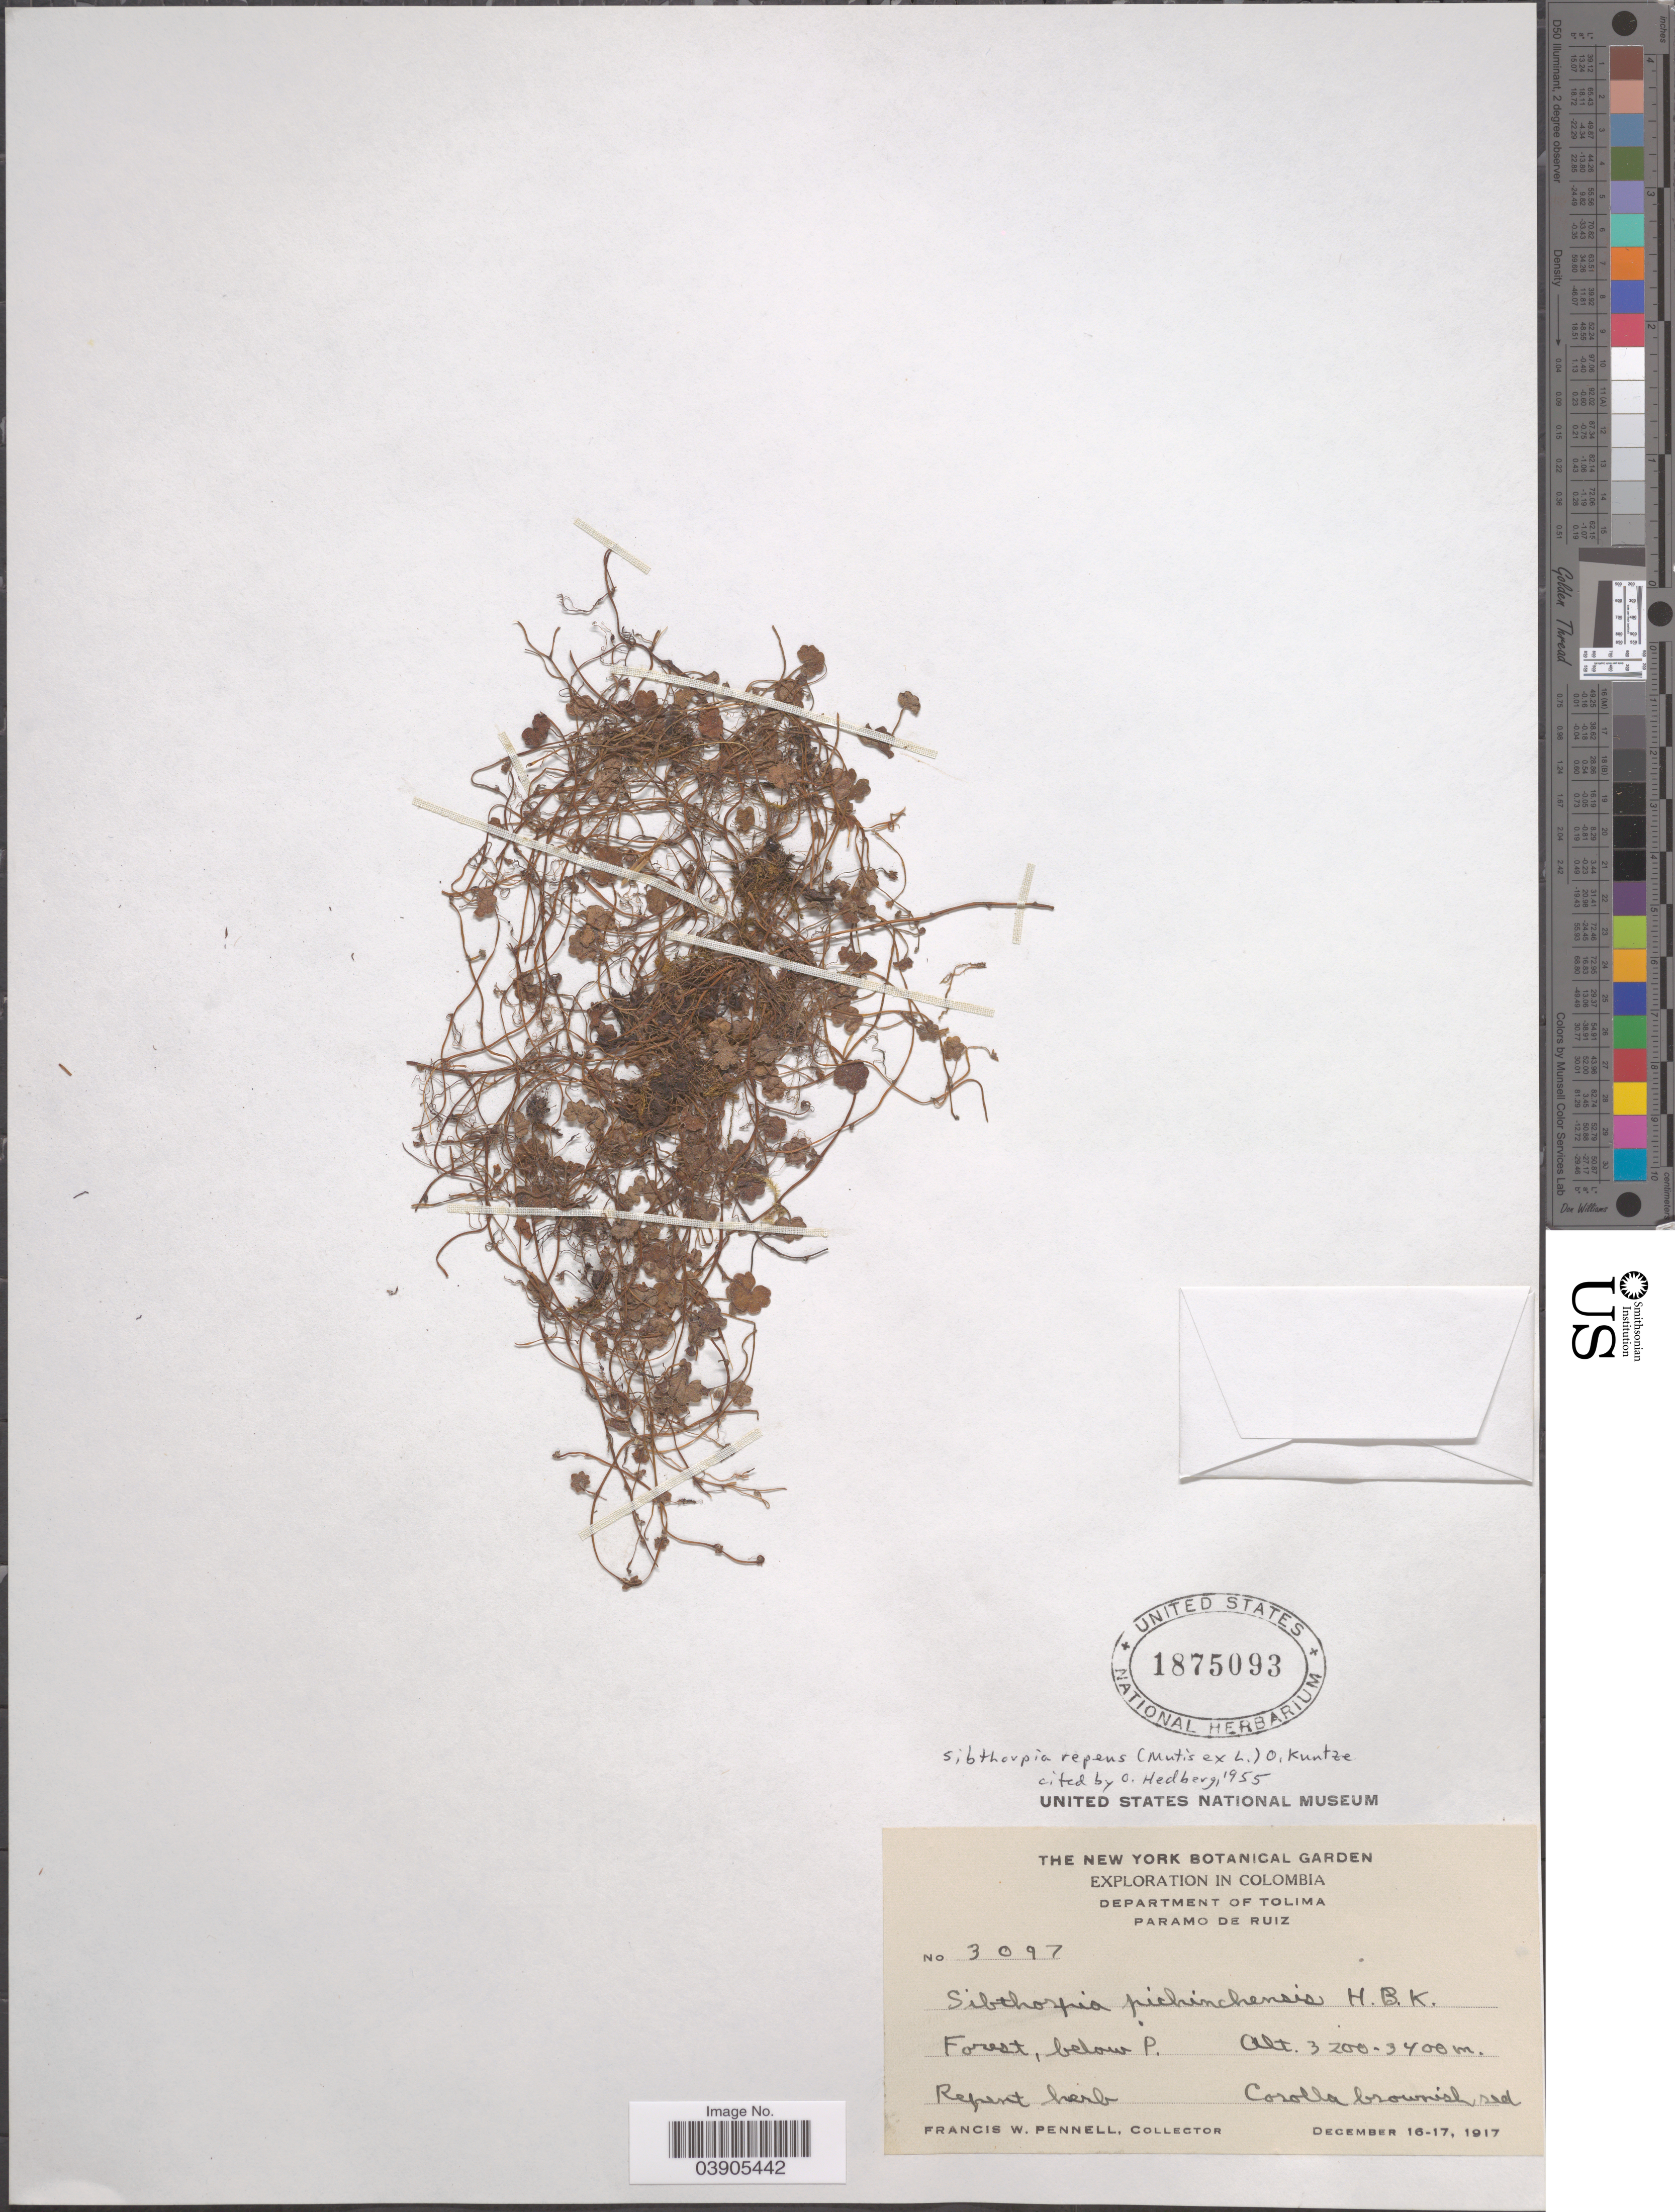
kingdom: Plantae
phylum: Tracheophyta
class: Magnoliopsida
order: Lamiales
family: Plantaginaceae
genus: Sibthorpia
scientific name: Sibthorpia repens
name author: (L.) Kuntze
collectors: F. W. Pennell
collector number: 3097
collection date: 1917-12-16/1917-12-17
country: Colombia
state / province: Tolima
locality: Department of Tolima. Paramo de Ruiz.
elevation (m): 3200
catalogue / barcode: US 1875093